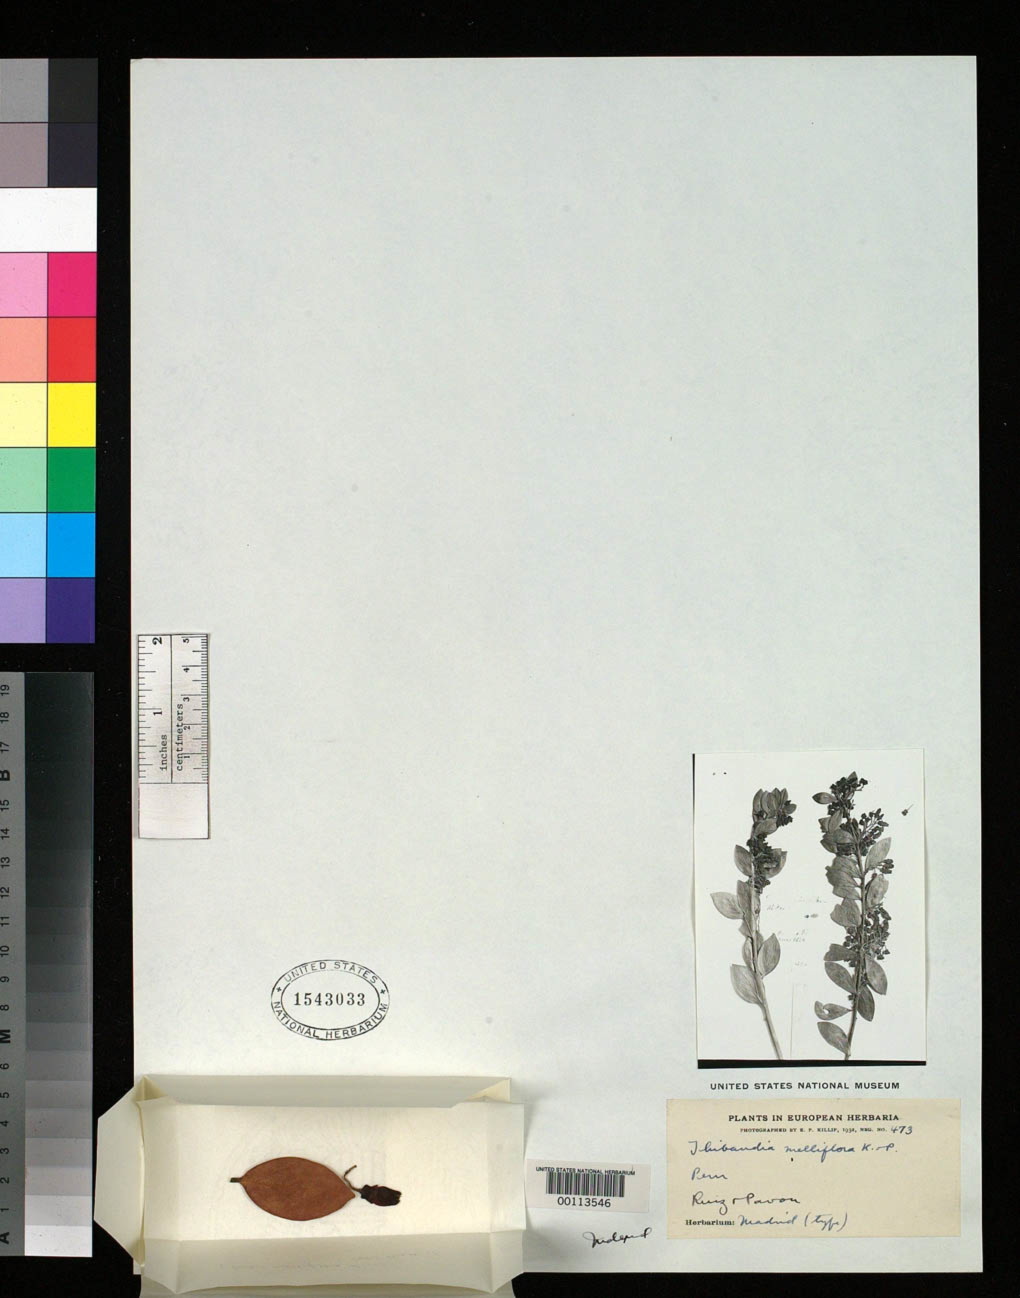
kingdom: Plantae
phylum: Tracheophyta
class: Magnoliopsida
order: Ericales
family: Ericaceae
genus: Thibaudia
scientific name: Thibaudia melliflora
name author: Ruiz & Pav.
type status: Type Fragment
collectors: H. Ruiz López & J. A. Pavón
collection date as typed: Jul 1828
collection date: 1828-07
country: Peru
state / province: San Martín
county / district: Mariscal Cáceres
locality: Rio Huallaga, margen Derecha del; Balsa Probana; dtto. Tocache Nuevo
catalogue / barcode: US 1543033